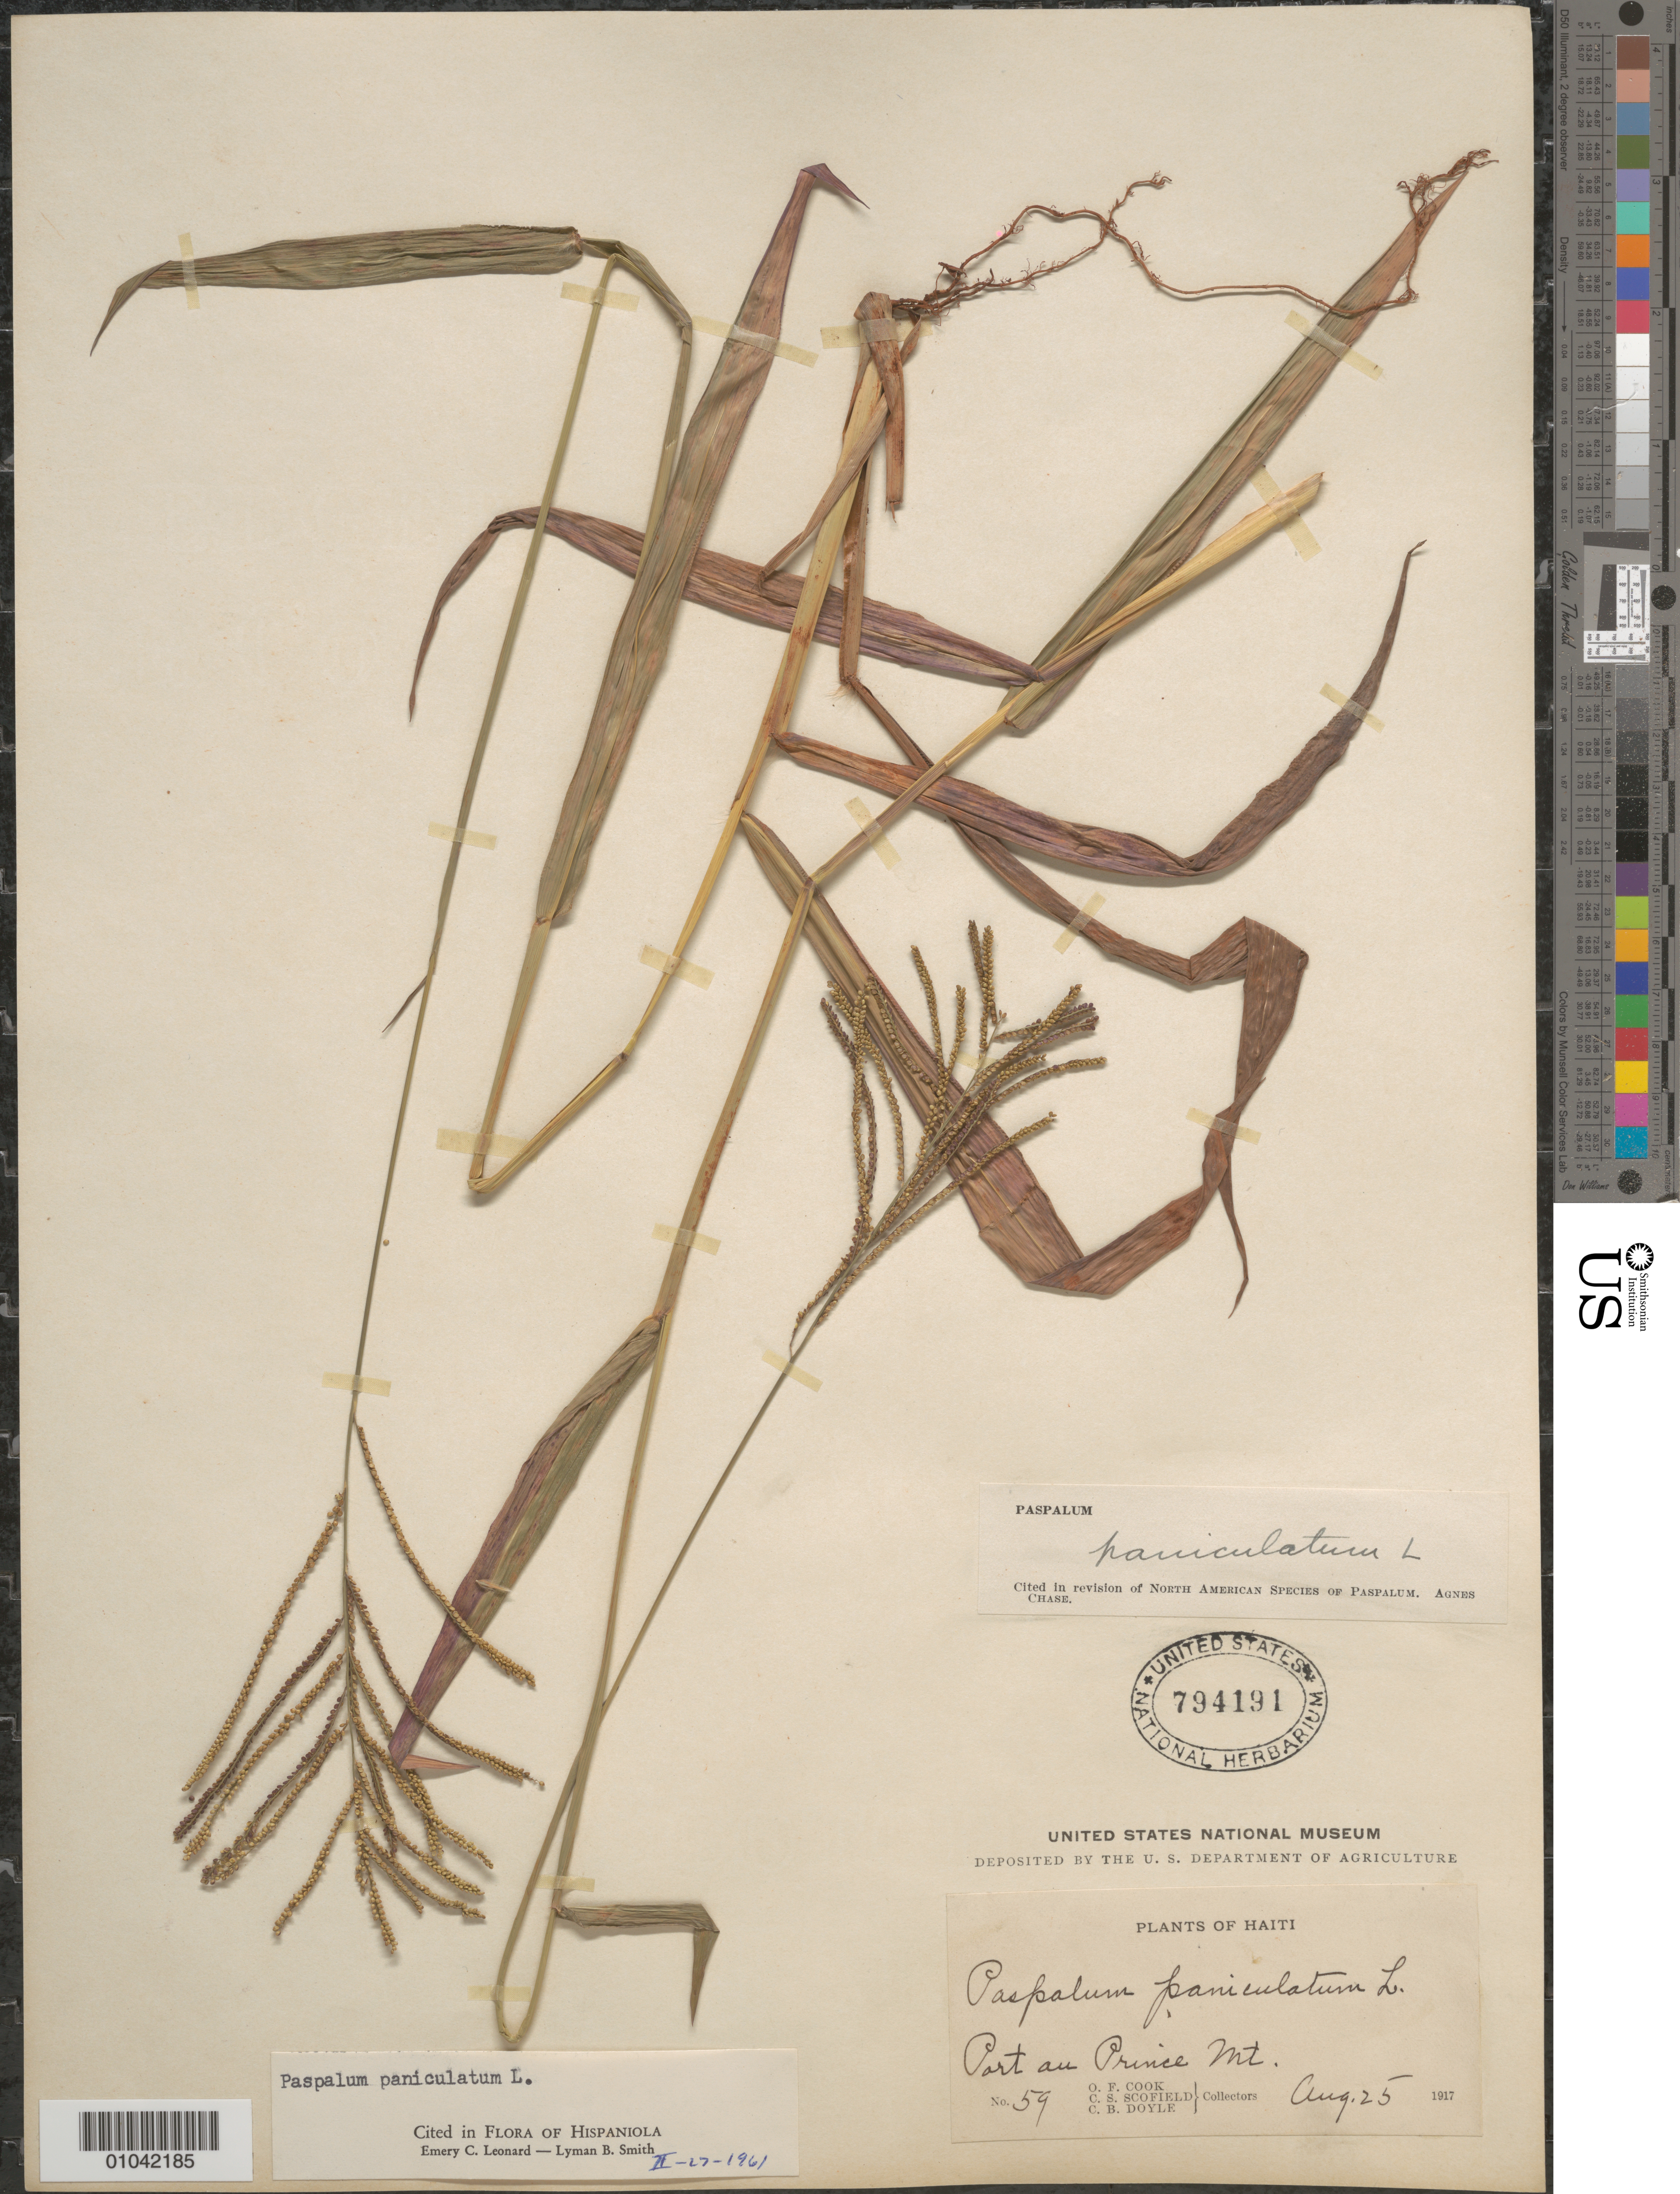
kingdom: Plantae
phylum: Tracheophyta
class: Liliopsida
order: Poales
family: Poaceae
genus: Paspalum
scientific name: Paspalum paniculatum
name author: L.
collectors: O. F. Cook, C. Scofield & C. Doyle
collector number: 59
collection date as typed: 25 Aug 1917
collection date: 1917-08-25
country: Haiti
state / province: Óuest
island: Hispaniola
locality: Port au Prince Mt.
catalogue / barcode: US 794191